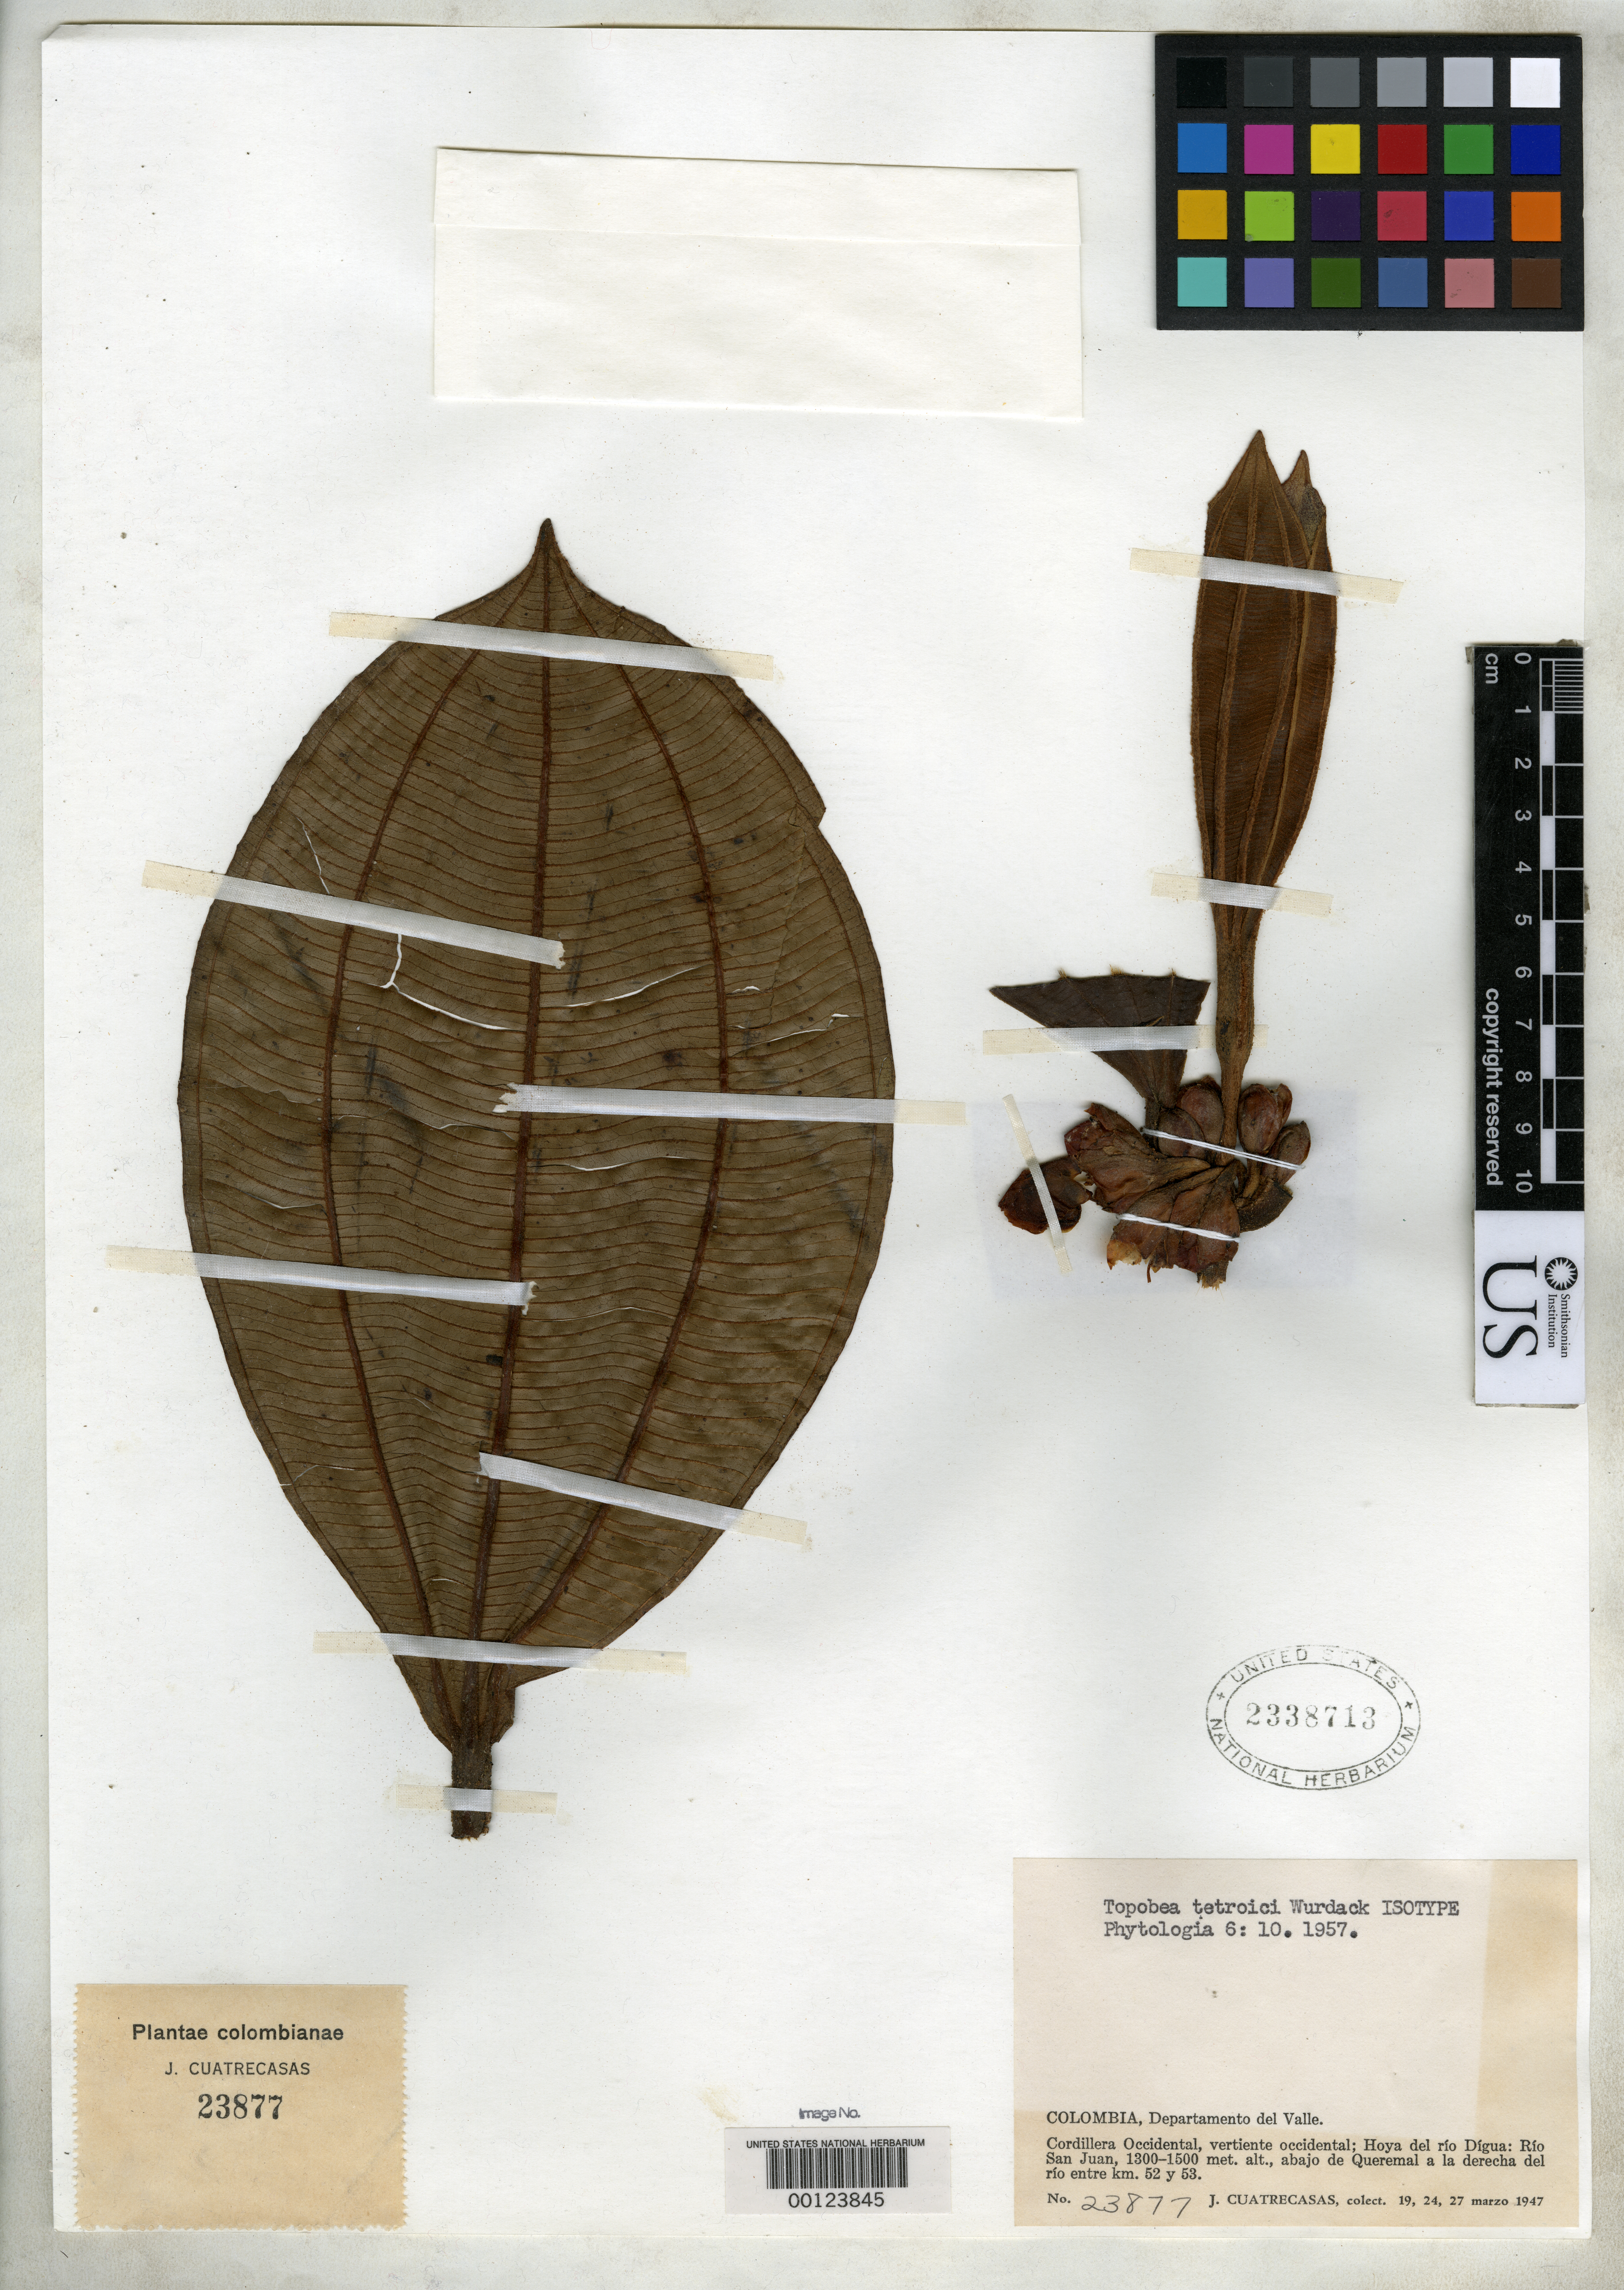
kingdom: Plantae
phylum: Tracheophyta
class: Magnoliopsida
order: Myrtales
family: Melastomataceae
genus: Topobea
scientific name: Topobea tetroici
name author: Wurdack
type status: Isotype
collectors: J. Cuatrecasas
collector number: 23877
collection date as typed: Mar 1947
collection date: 1947-03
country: Colombia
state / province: Valle del Cauca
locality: Cordillera Occidental, Hoya del Rio Digua, Rio San Juan, below Quermal, between km. 52 & 53.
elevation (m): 1300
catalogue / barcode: US 2338713